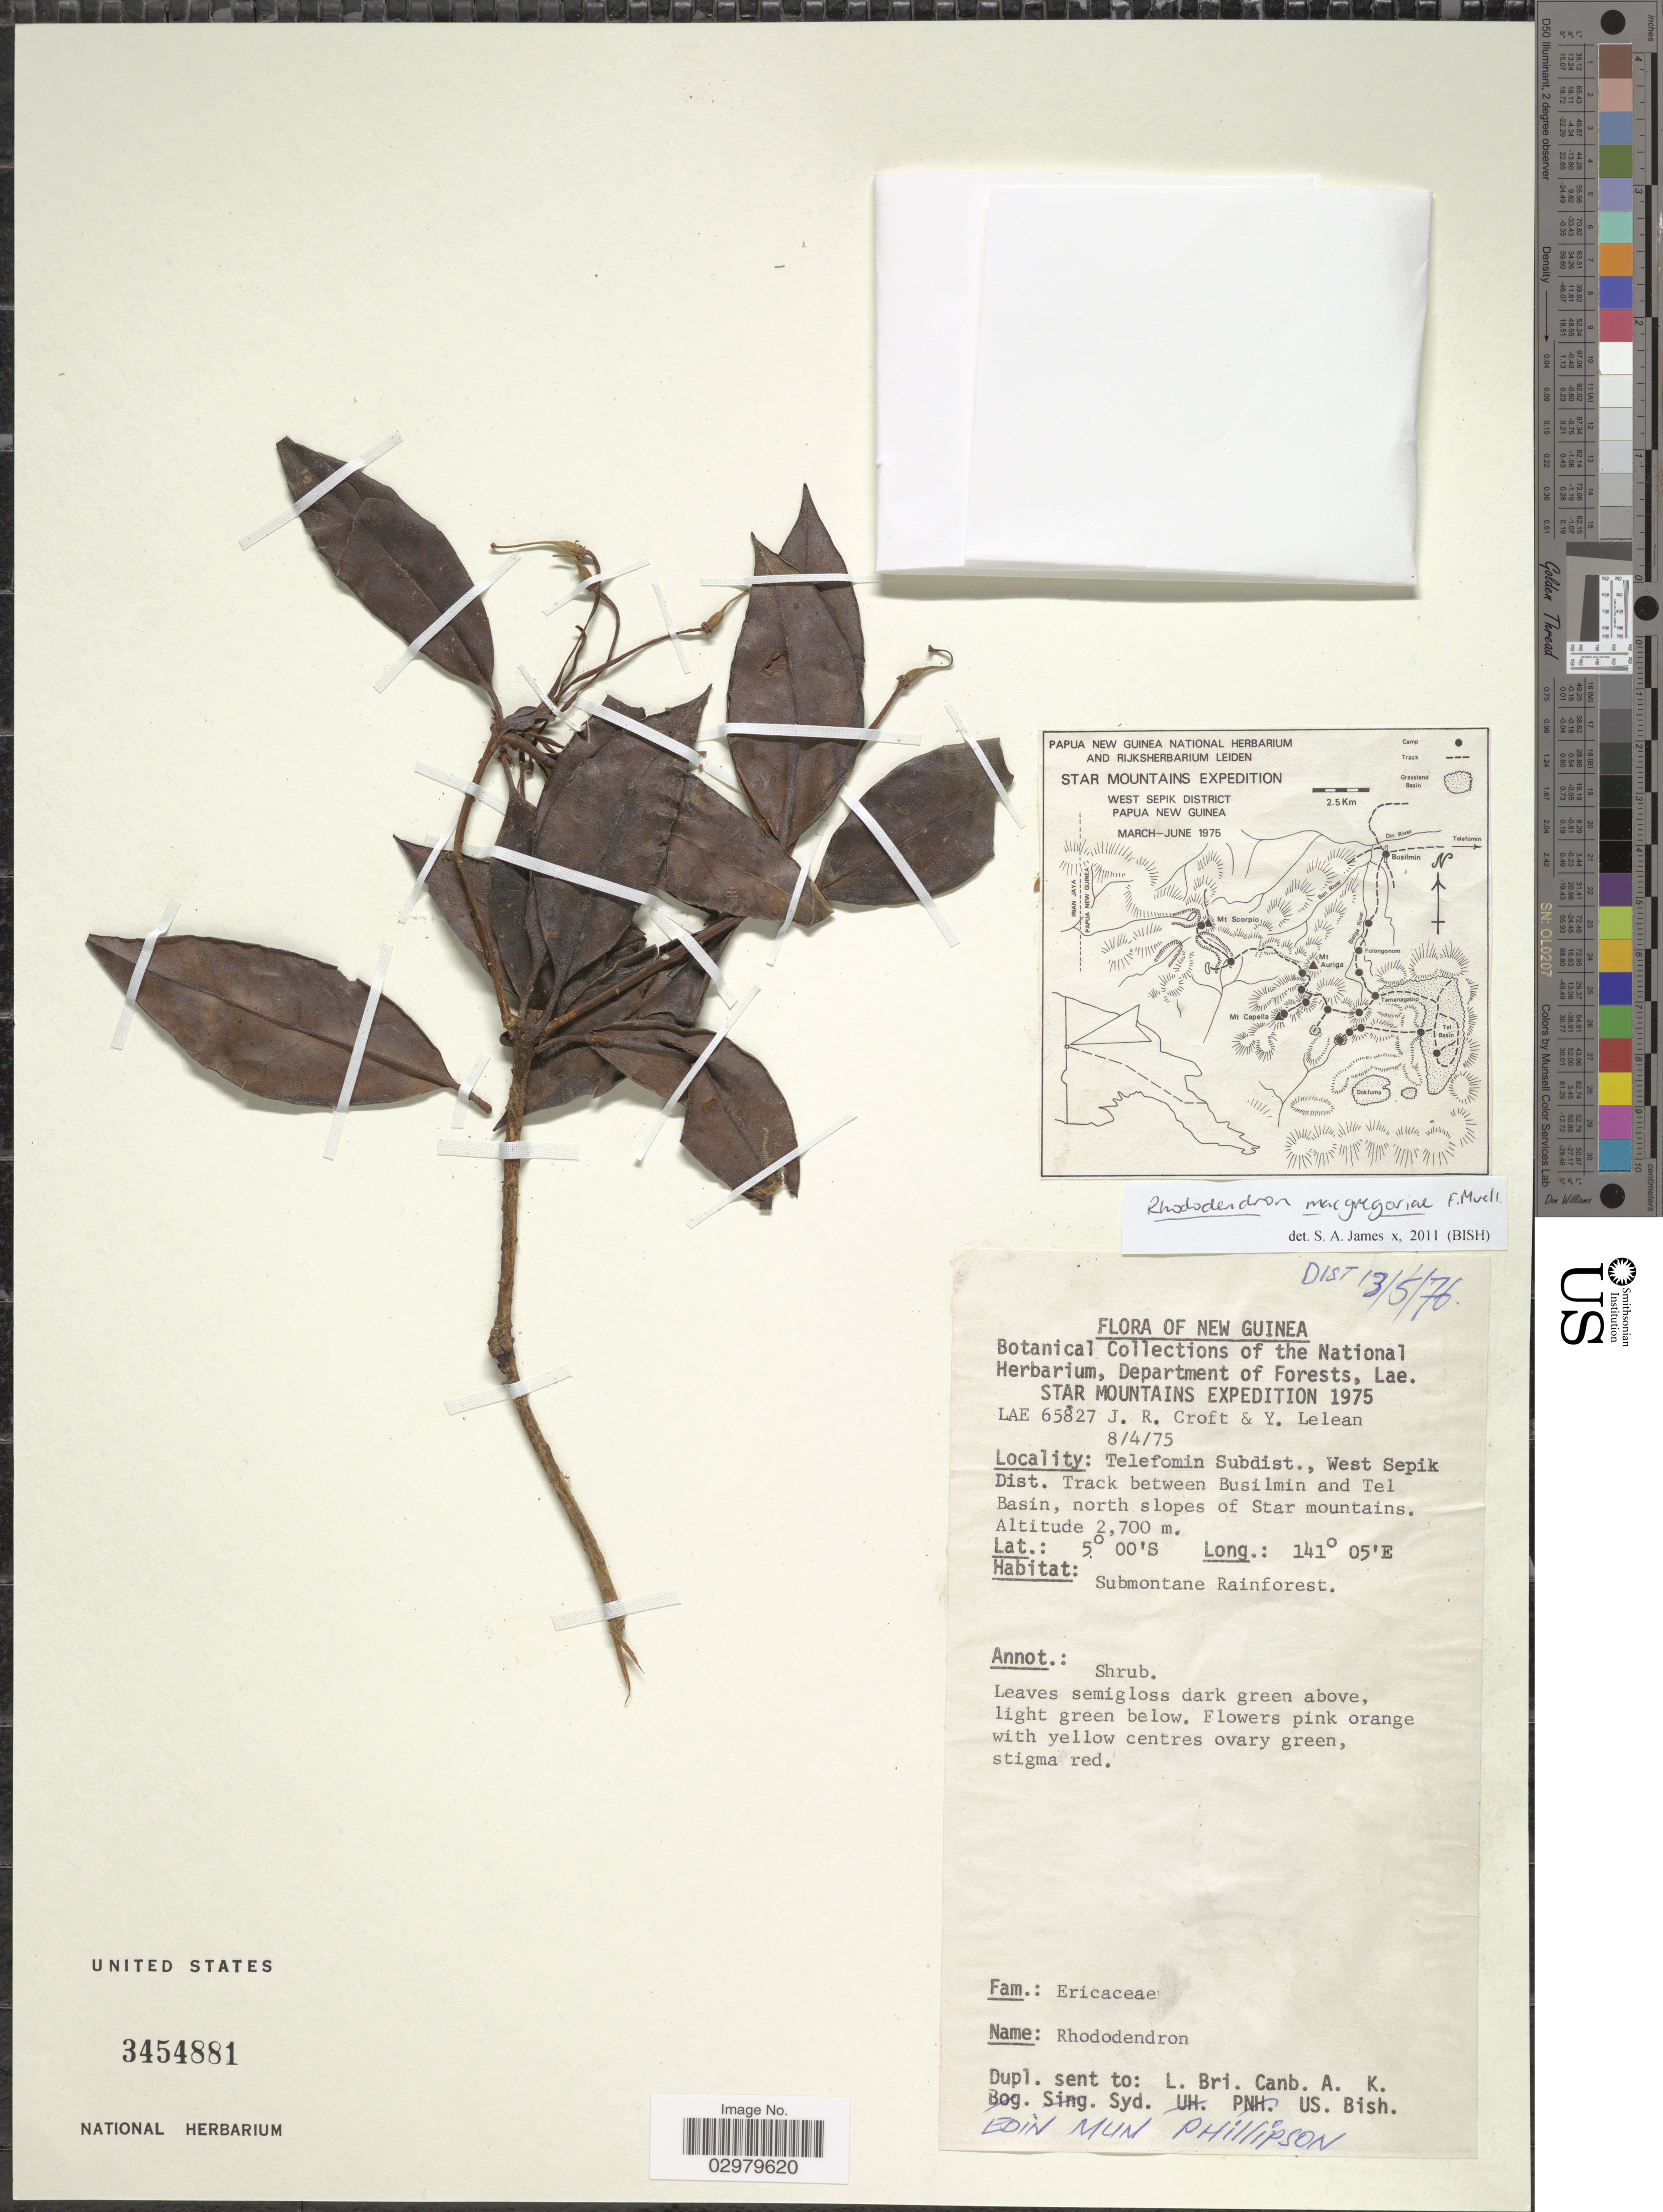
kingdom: Plantae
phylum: Tracheophyta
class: Magnoliopsida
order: Ericales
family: Ericaceae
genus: Rhododendron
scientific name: Rhododendron macgregoriae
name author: F. Muell.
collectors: J. R. Croft & Y. Lelean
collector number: LAE 65827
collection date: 1975-04-08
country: Papua New Guinea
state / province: Sandaun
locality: New Guinea. Telefomin Subdist., West Sepik Dist. Track between Busilmin and Tel Basin, north slopes of Star mountains.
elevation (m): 2700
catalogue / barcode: US 3454881